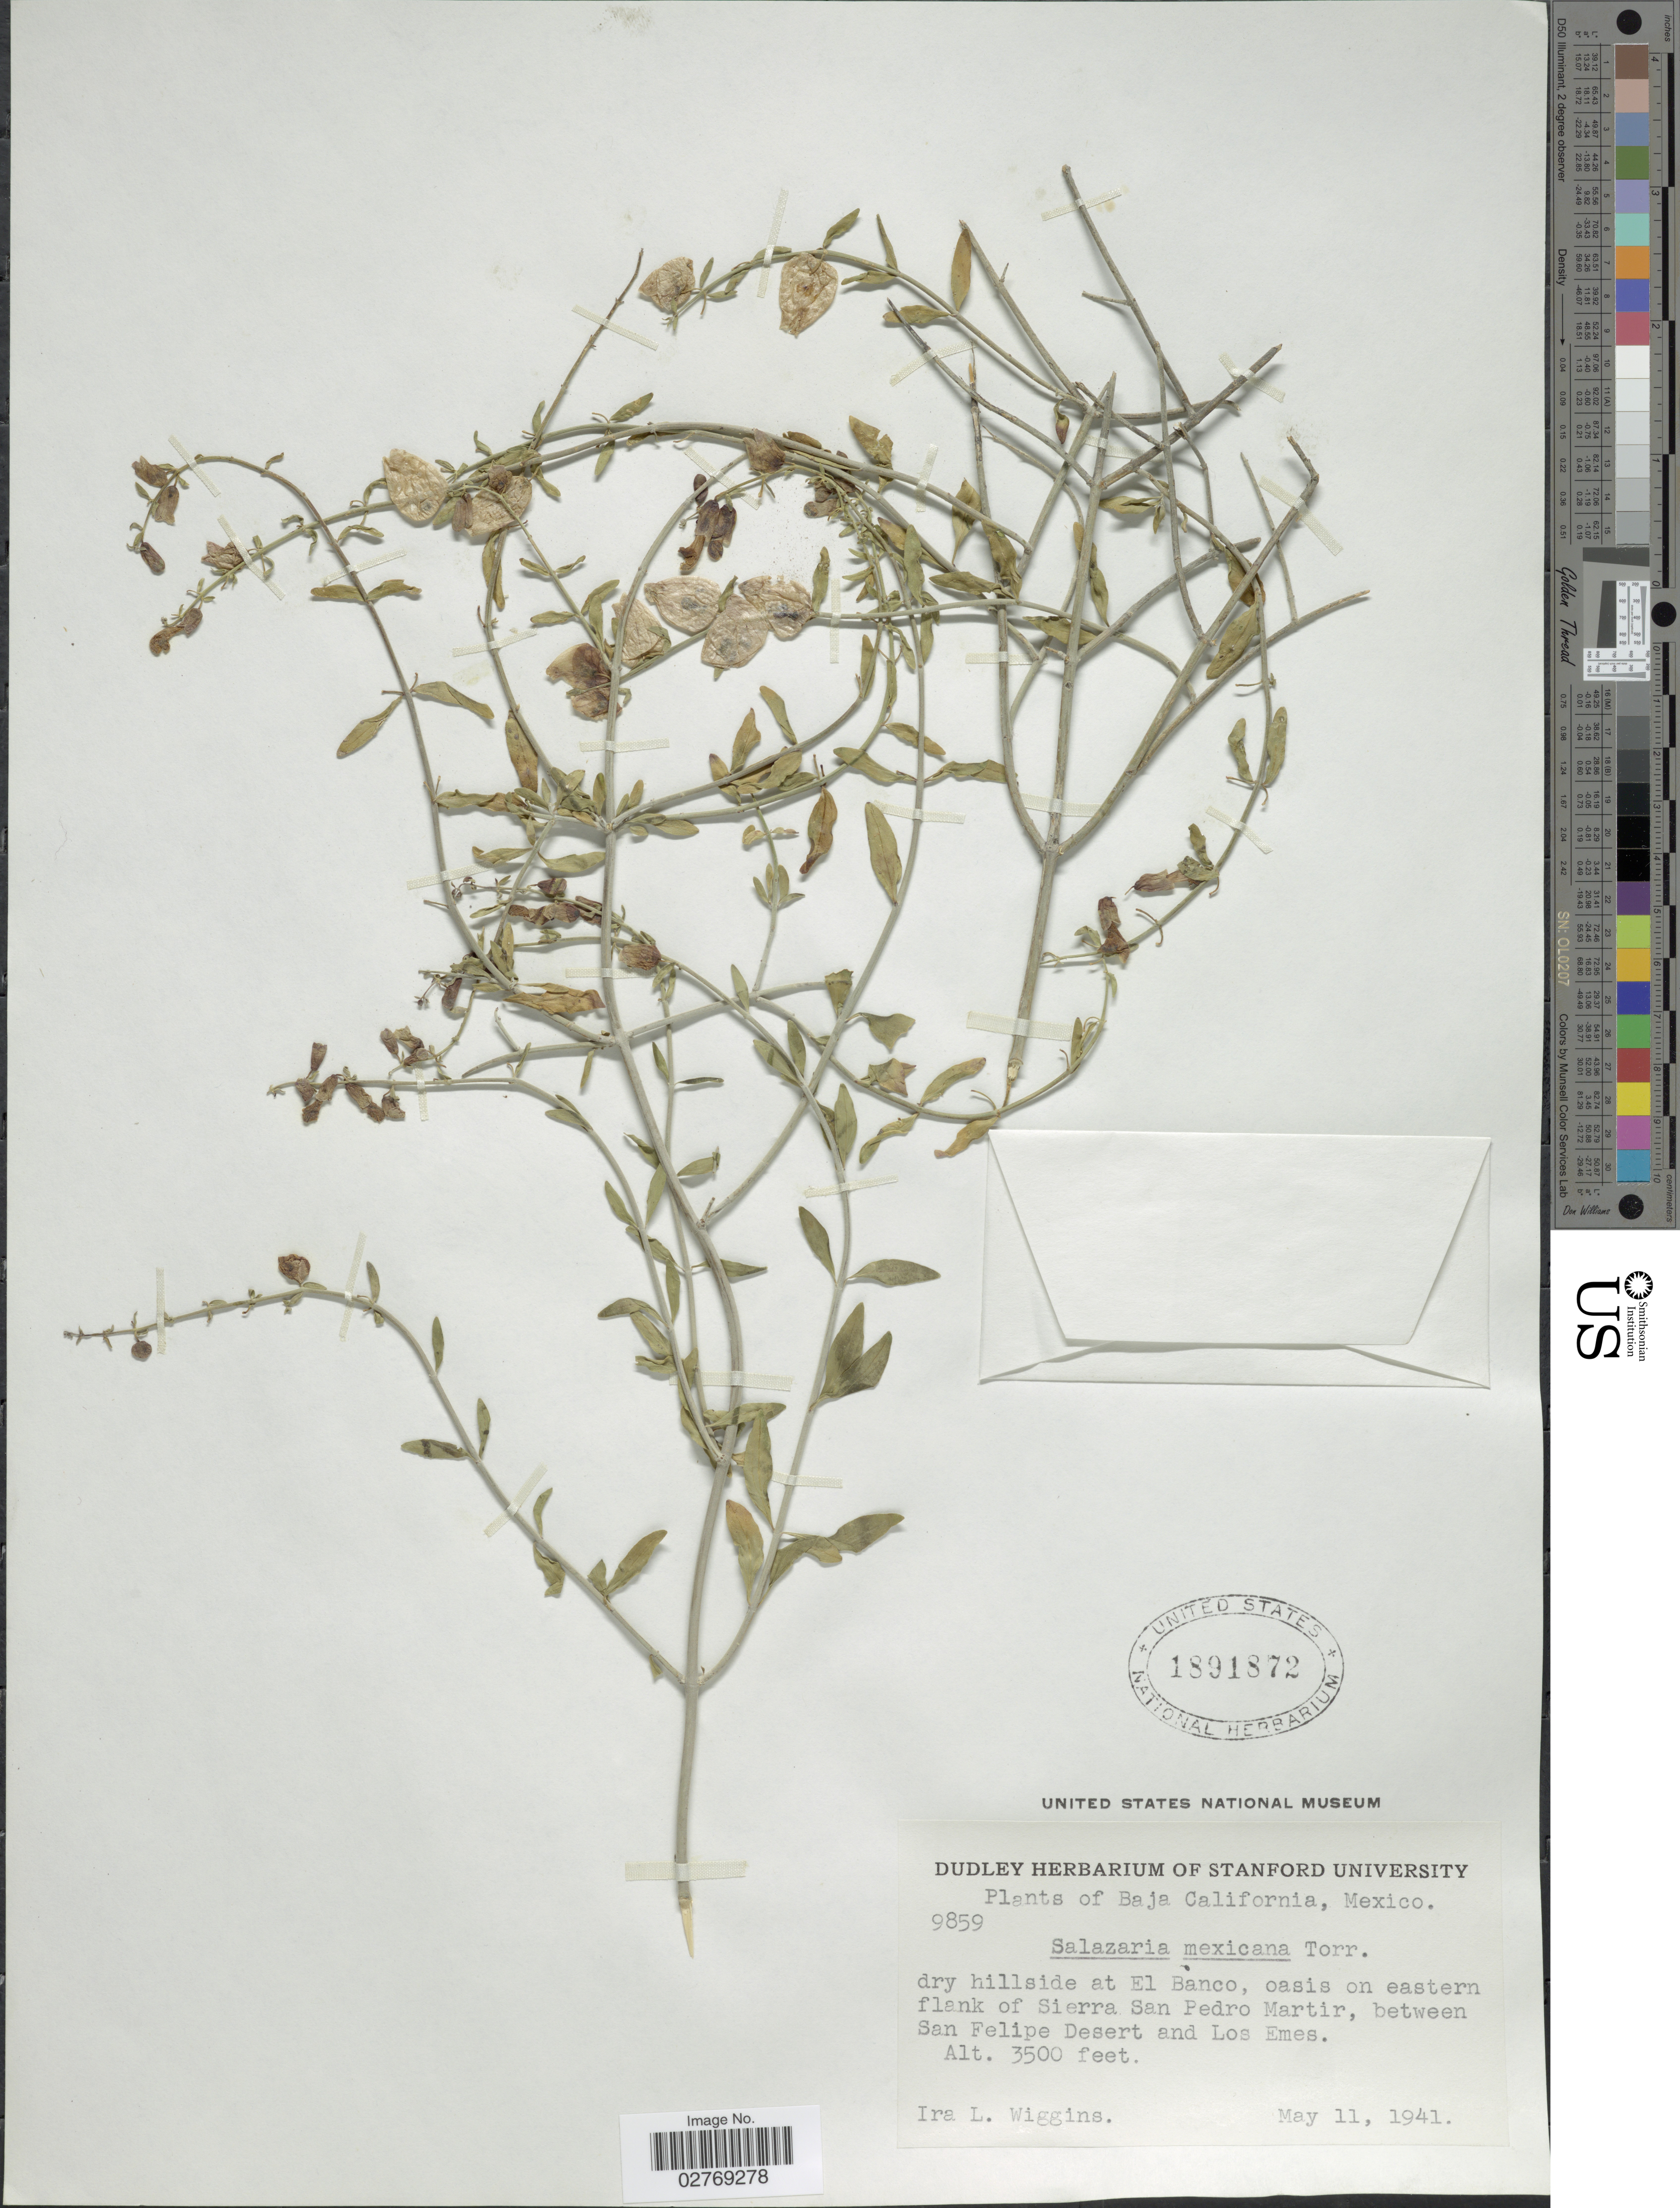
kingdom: Plantae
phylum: Tracheophyta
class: Magnoliopsida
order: Lamiales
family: Lamiaceae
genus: Scutellaria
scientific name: Scutellaria mexicana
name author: (Torr.) A.J. Paton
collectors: I. L. Wiggins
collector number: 9859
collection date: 1941-05-11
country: Mexico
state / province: Baja California Norte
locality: Dry hillside at El Banco, oasis on eastern flank of Sierra San Pedro Martir, between San Felipe Desert and Los Emes.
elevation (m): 1067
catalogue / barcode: US 1891872